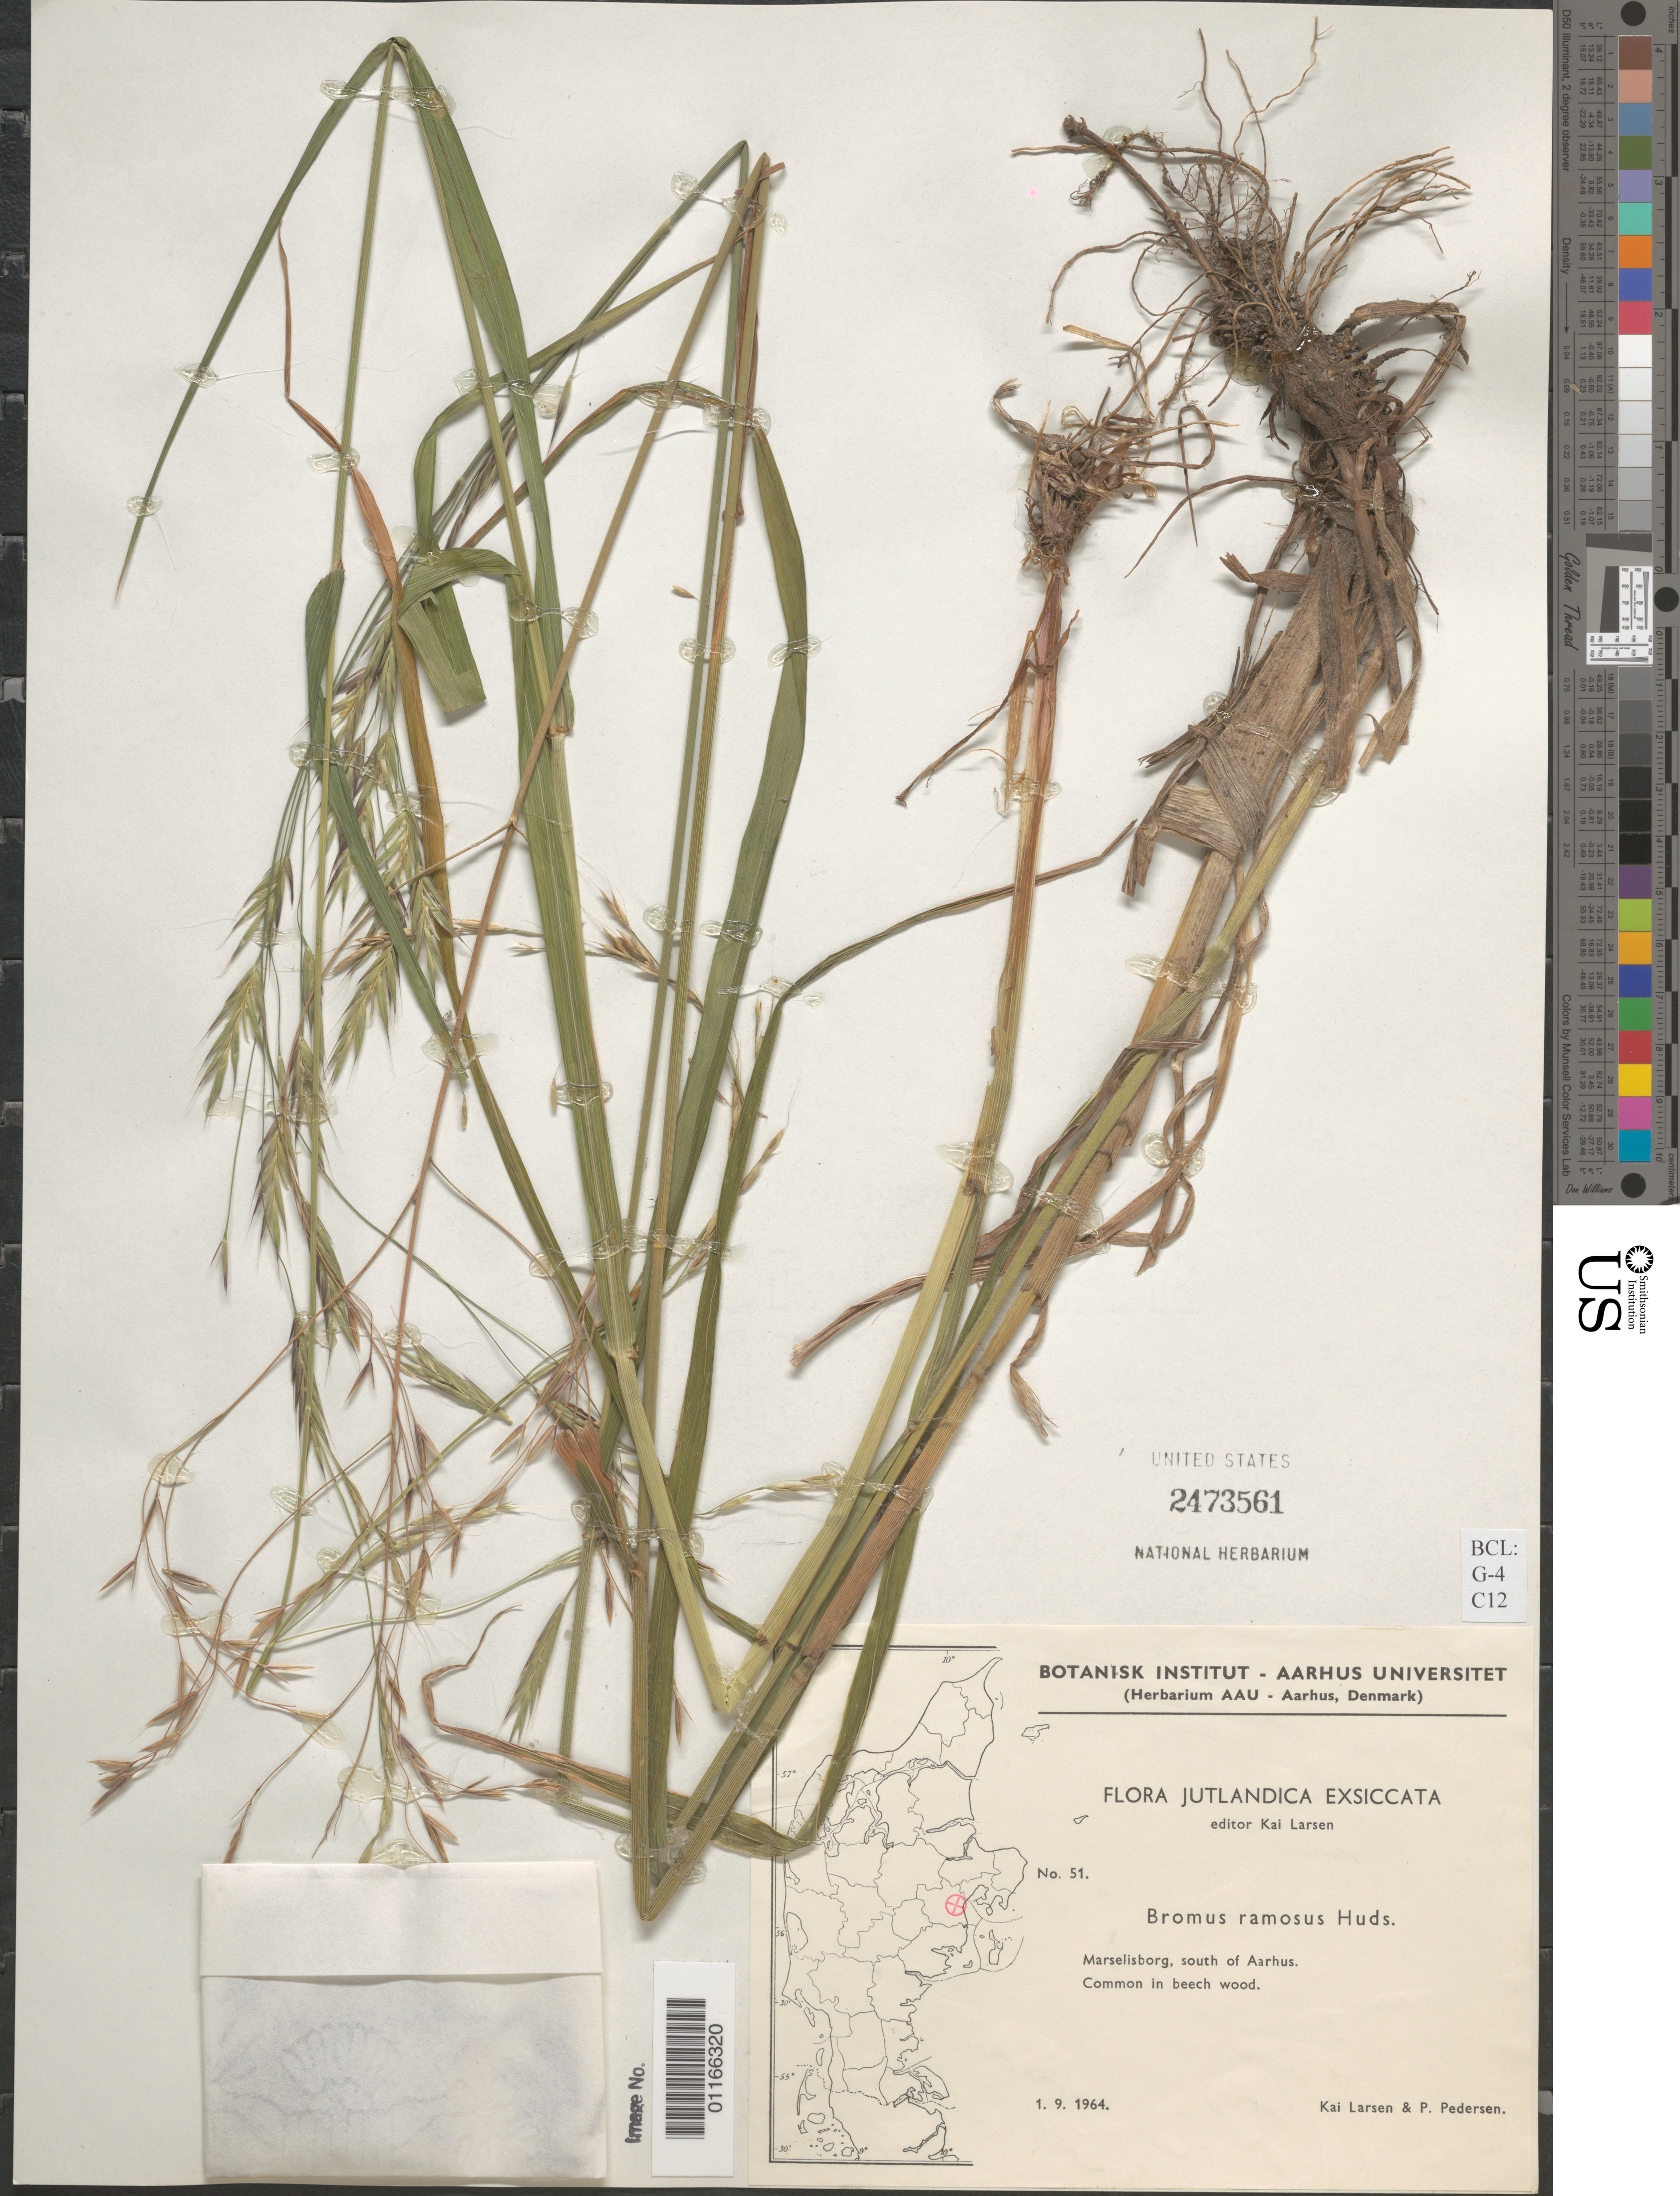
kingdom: Plantae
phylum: Tracheophyta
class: Liliopsida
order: Poales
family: Poaceae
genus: Bromus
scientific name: Bromus ramosus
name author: Huds.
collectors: K. Larsen & P. Pedersen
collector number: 51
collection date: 1964-01-09 or 1964-09-01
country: Denmark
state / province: Midtjylland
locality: Marselisborg, south of Aarhus.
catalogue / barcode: US 2473561